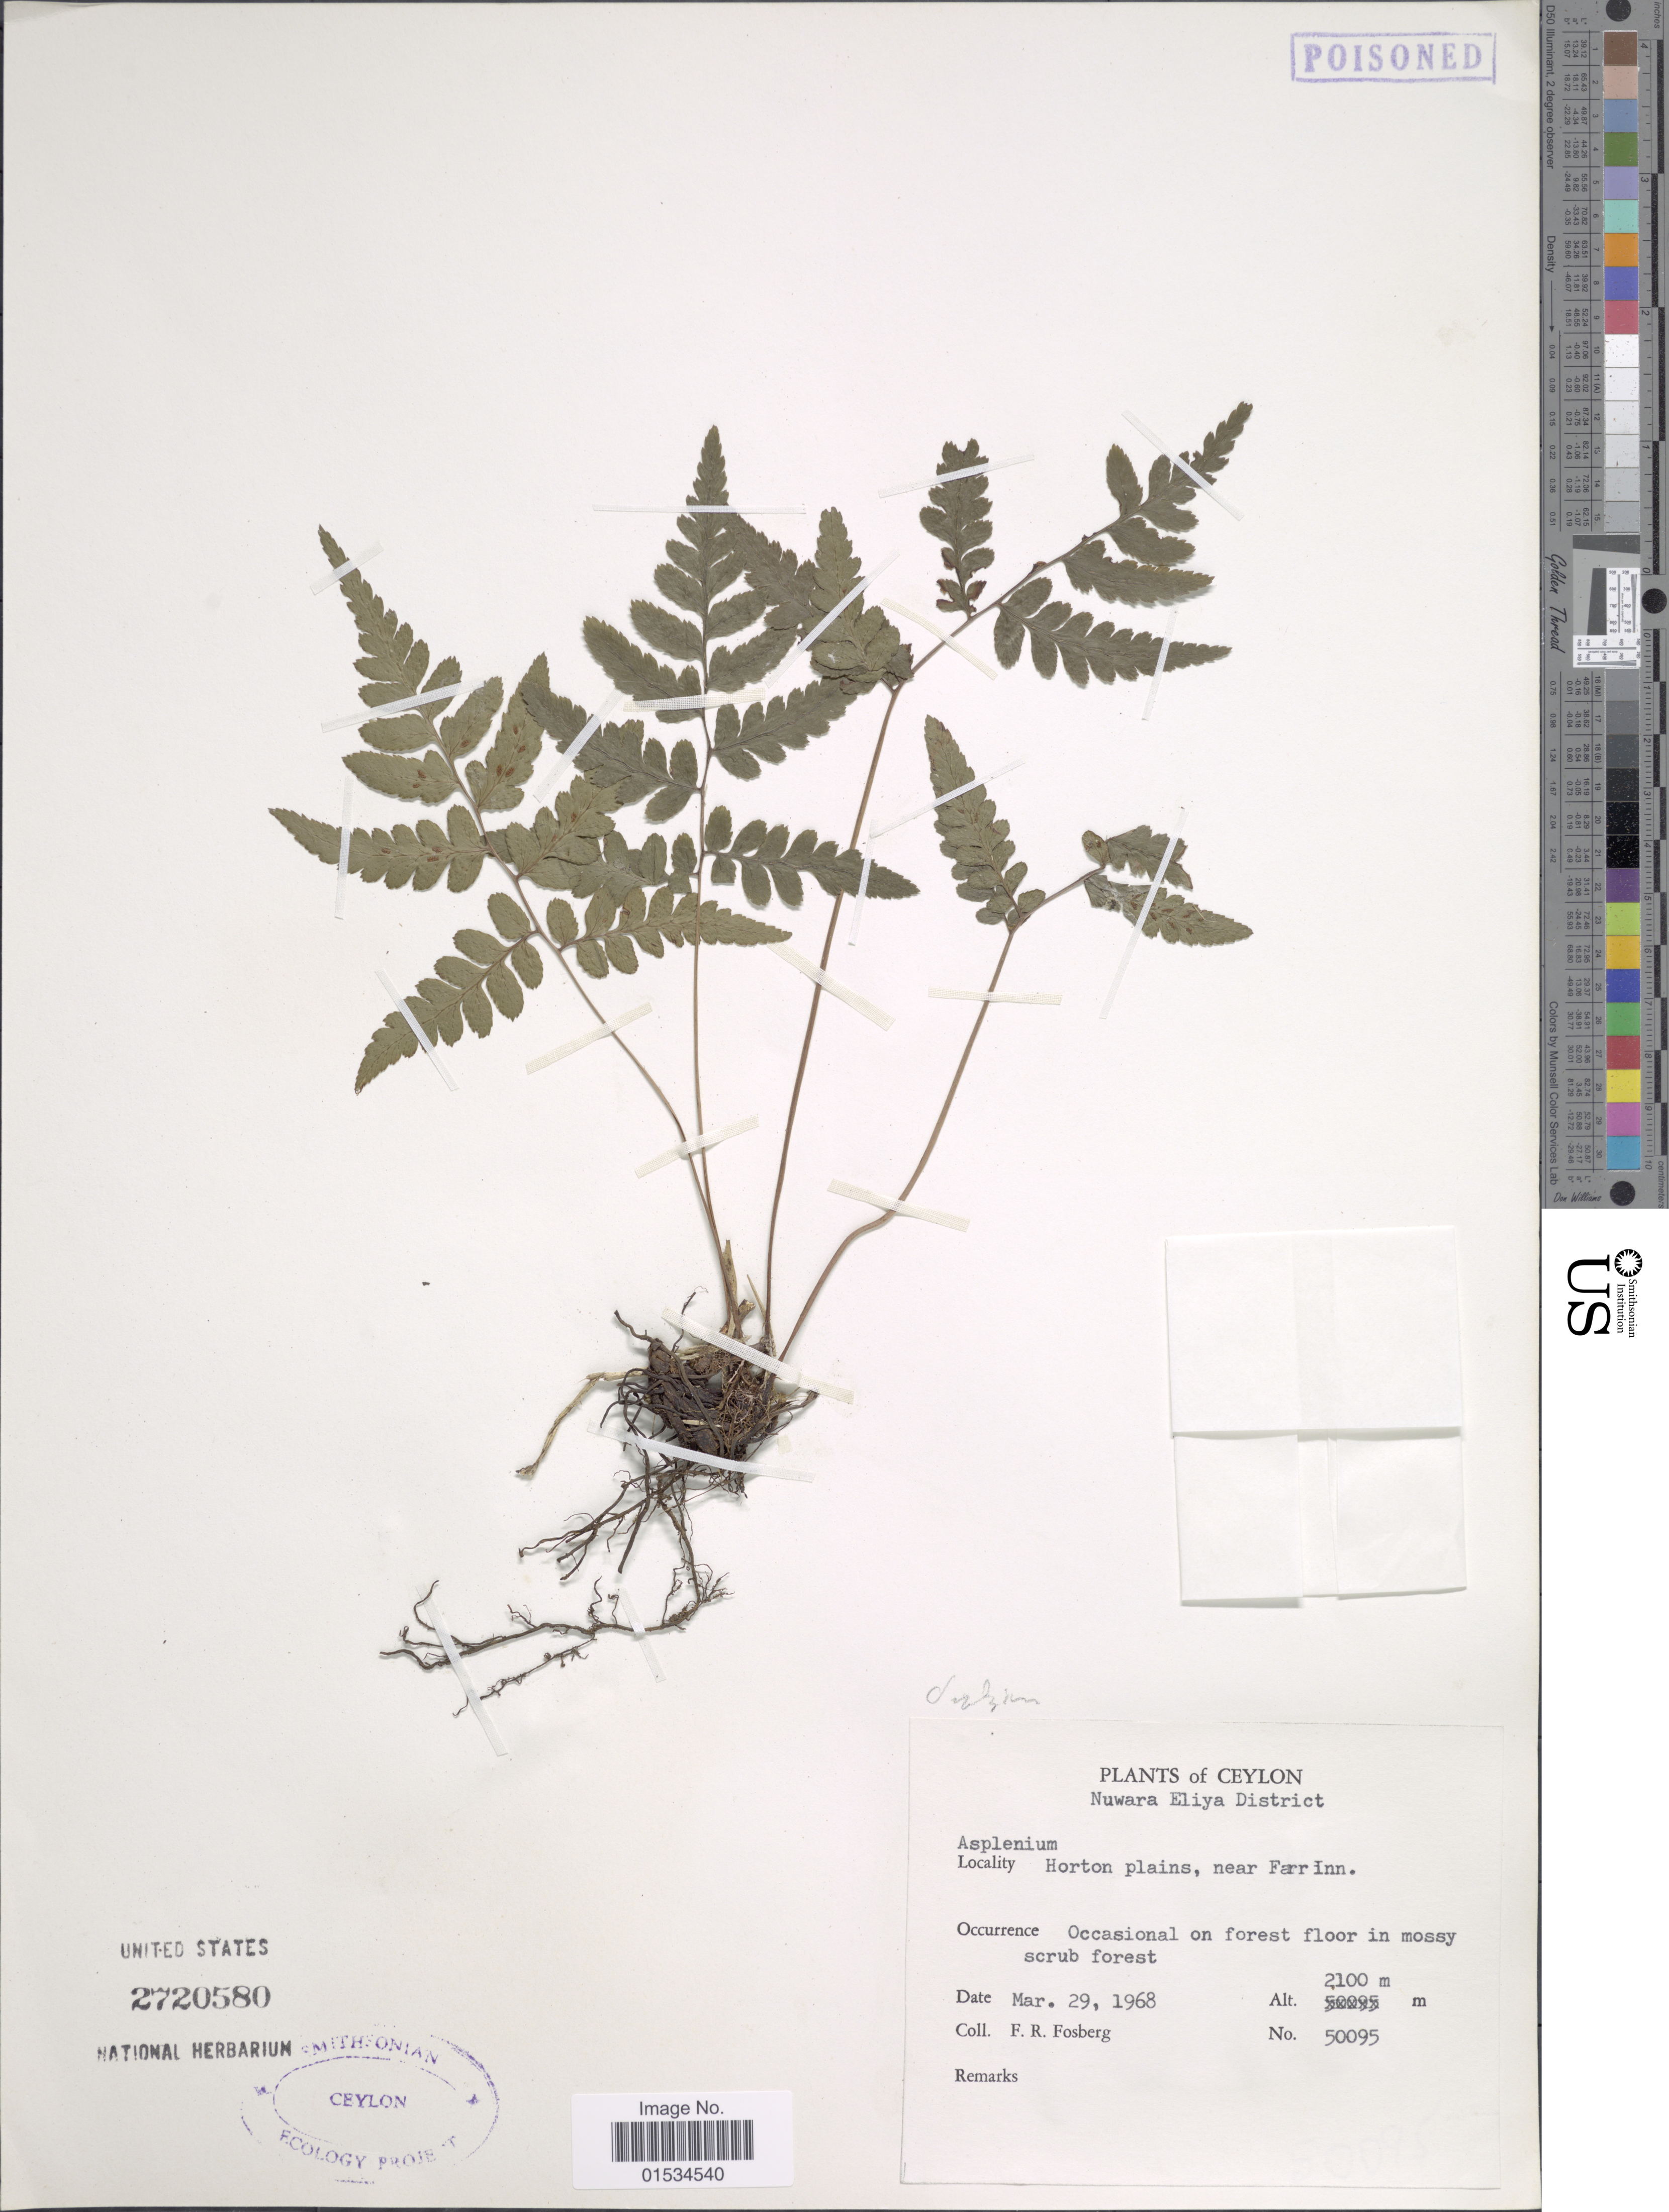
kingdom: Plantae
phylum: Tracheophyta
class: Polypodiopsida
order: Polypodiales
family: Athyriaceae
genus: Diplazium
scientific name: Diplazium sp.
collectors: F. R. Fosberg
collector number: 50095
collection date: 1968-03-29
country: Sri Lanka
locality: Horton plains, near Farr Inn, Nuwara Eliya District, Ceylon.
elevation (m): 2100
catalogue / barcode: US 2720580